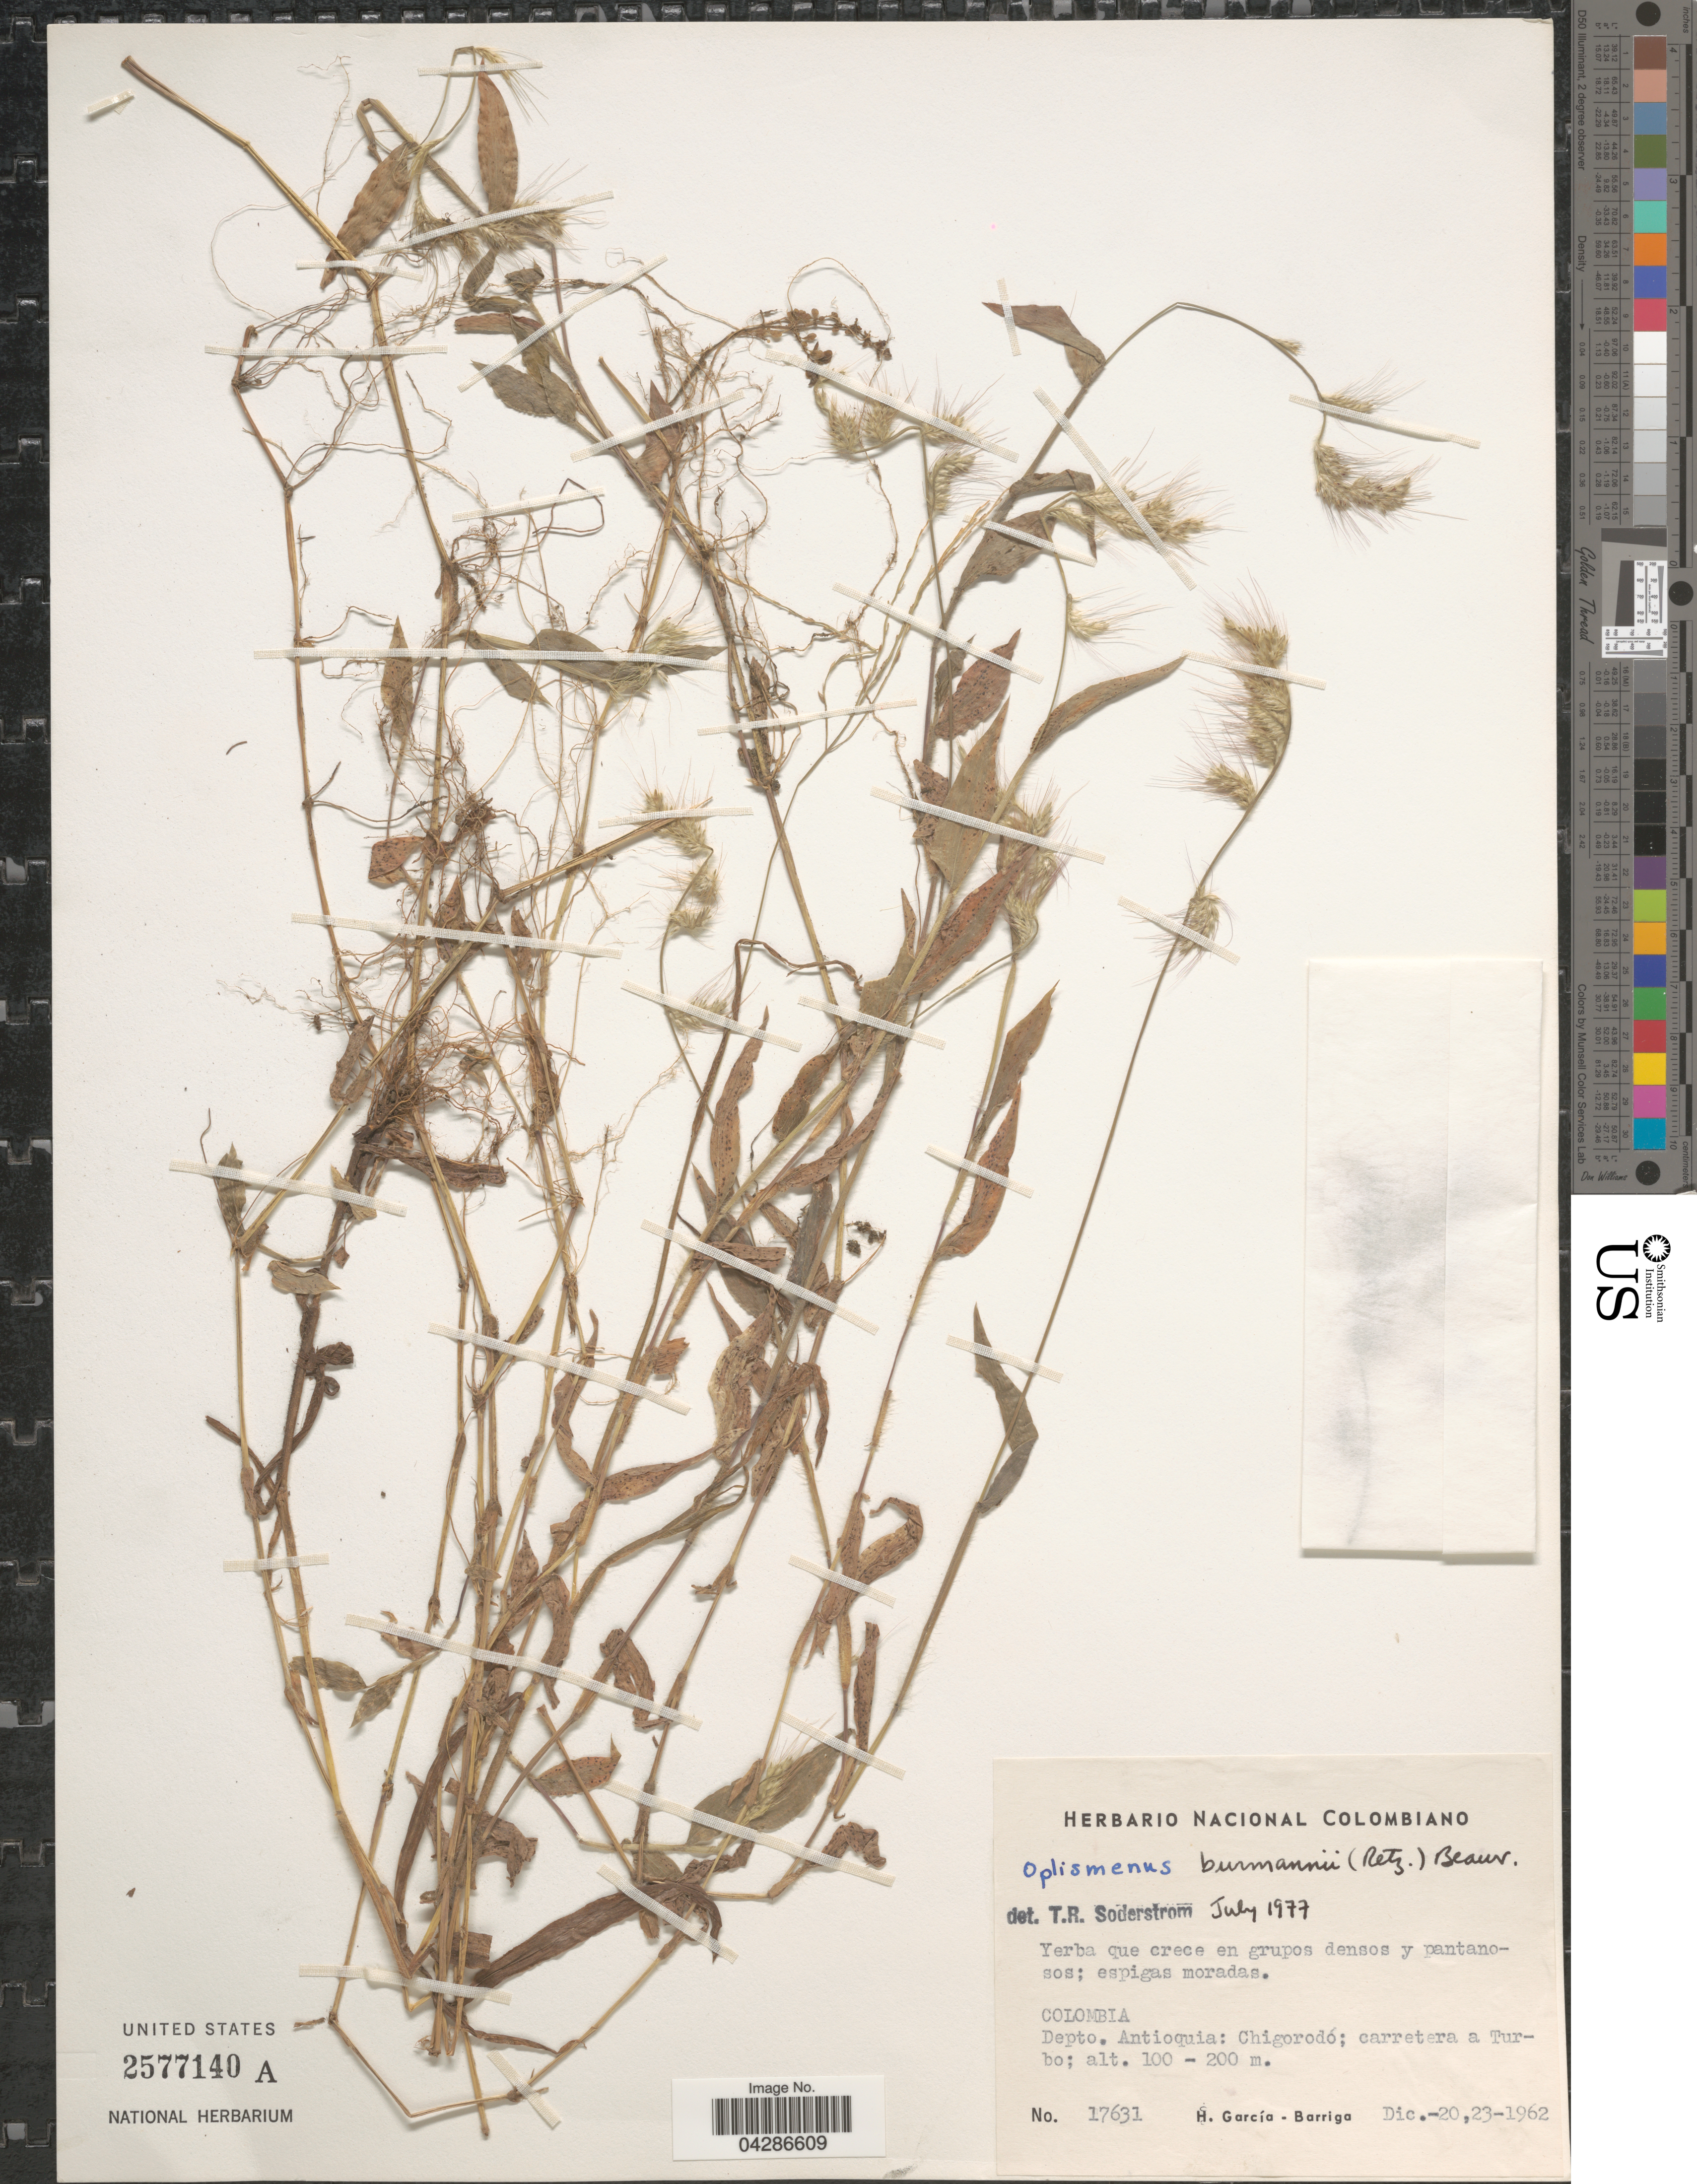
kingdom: Plantae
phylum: Tracheophyta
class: Liliopsida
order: Poales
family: Poaceae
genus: Oplismenus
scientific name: Oplismenus burmannii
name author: (Retz.) P. Beauv.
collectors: H. García Barriga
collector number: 17631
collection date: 1962-12-20/1962-12-23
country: Colombia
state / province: Antioquia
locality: Depto. Antioquia: Chigorodó; carretera a Turbo.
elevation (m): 100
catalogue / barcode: US 2577140A